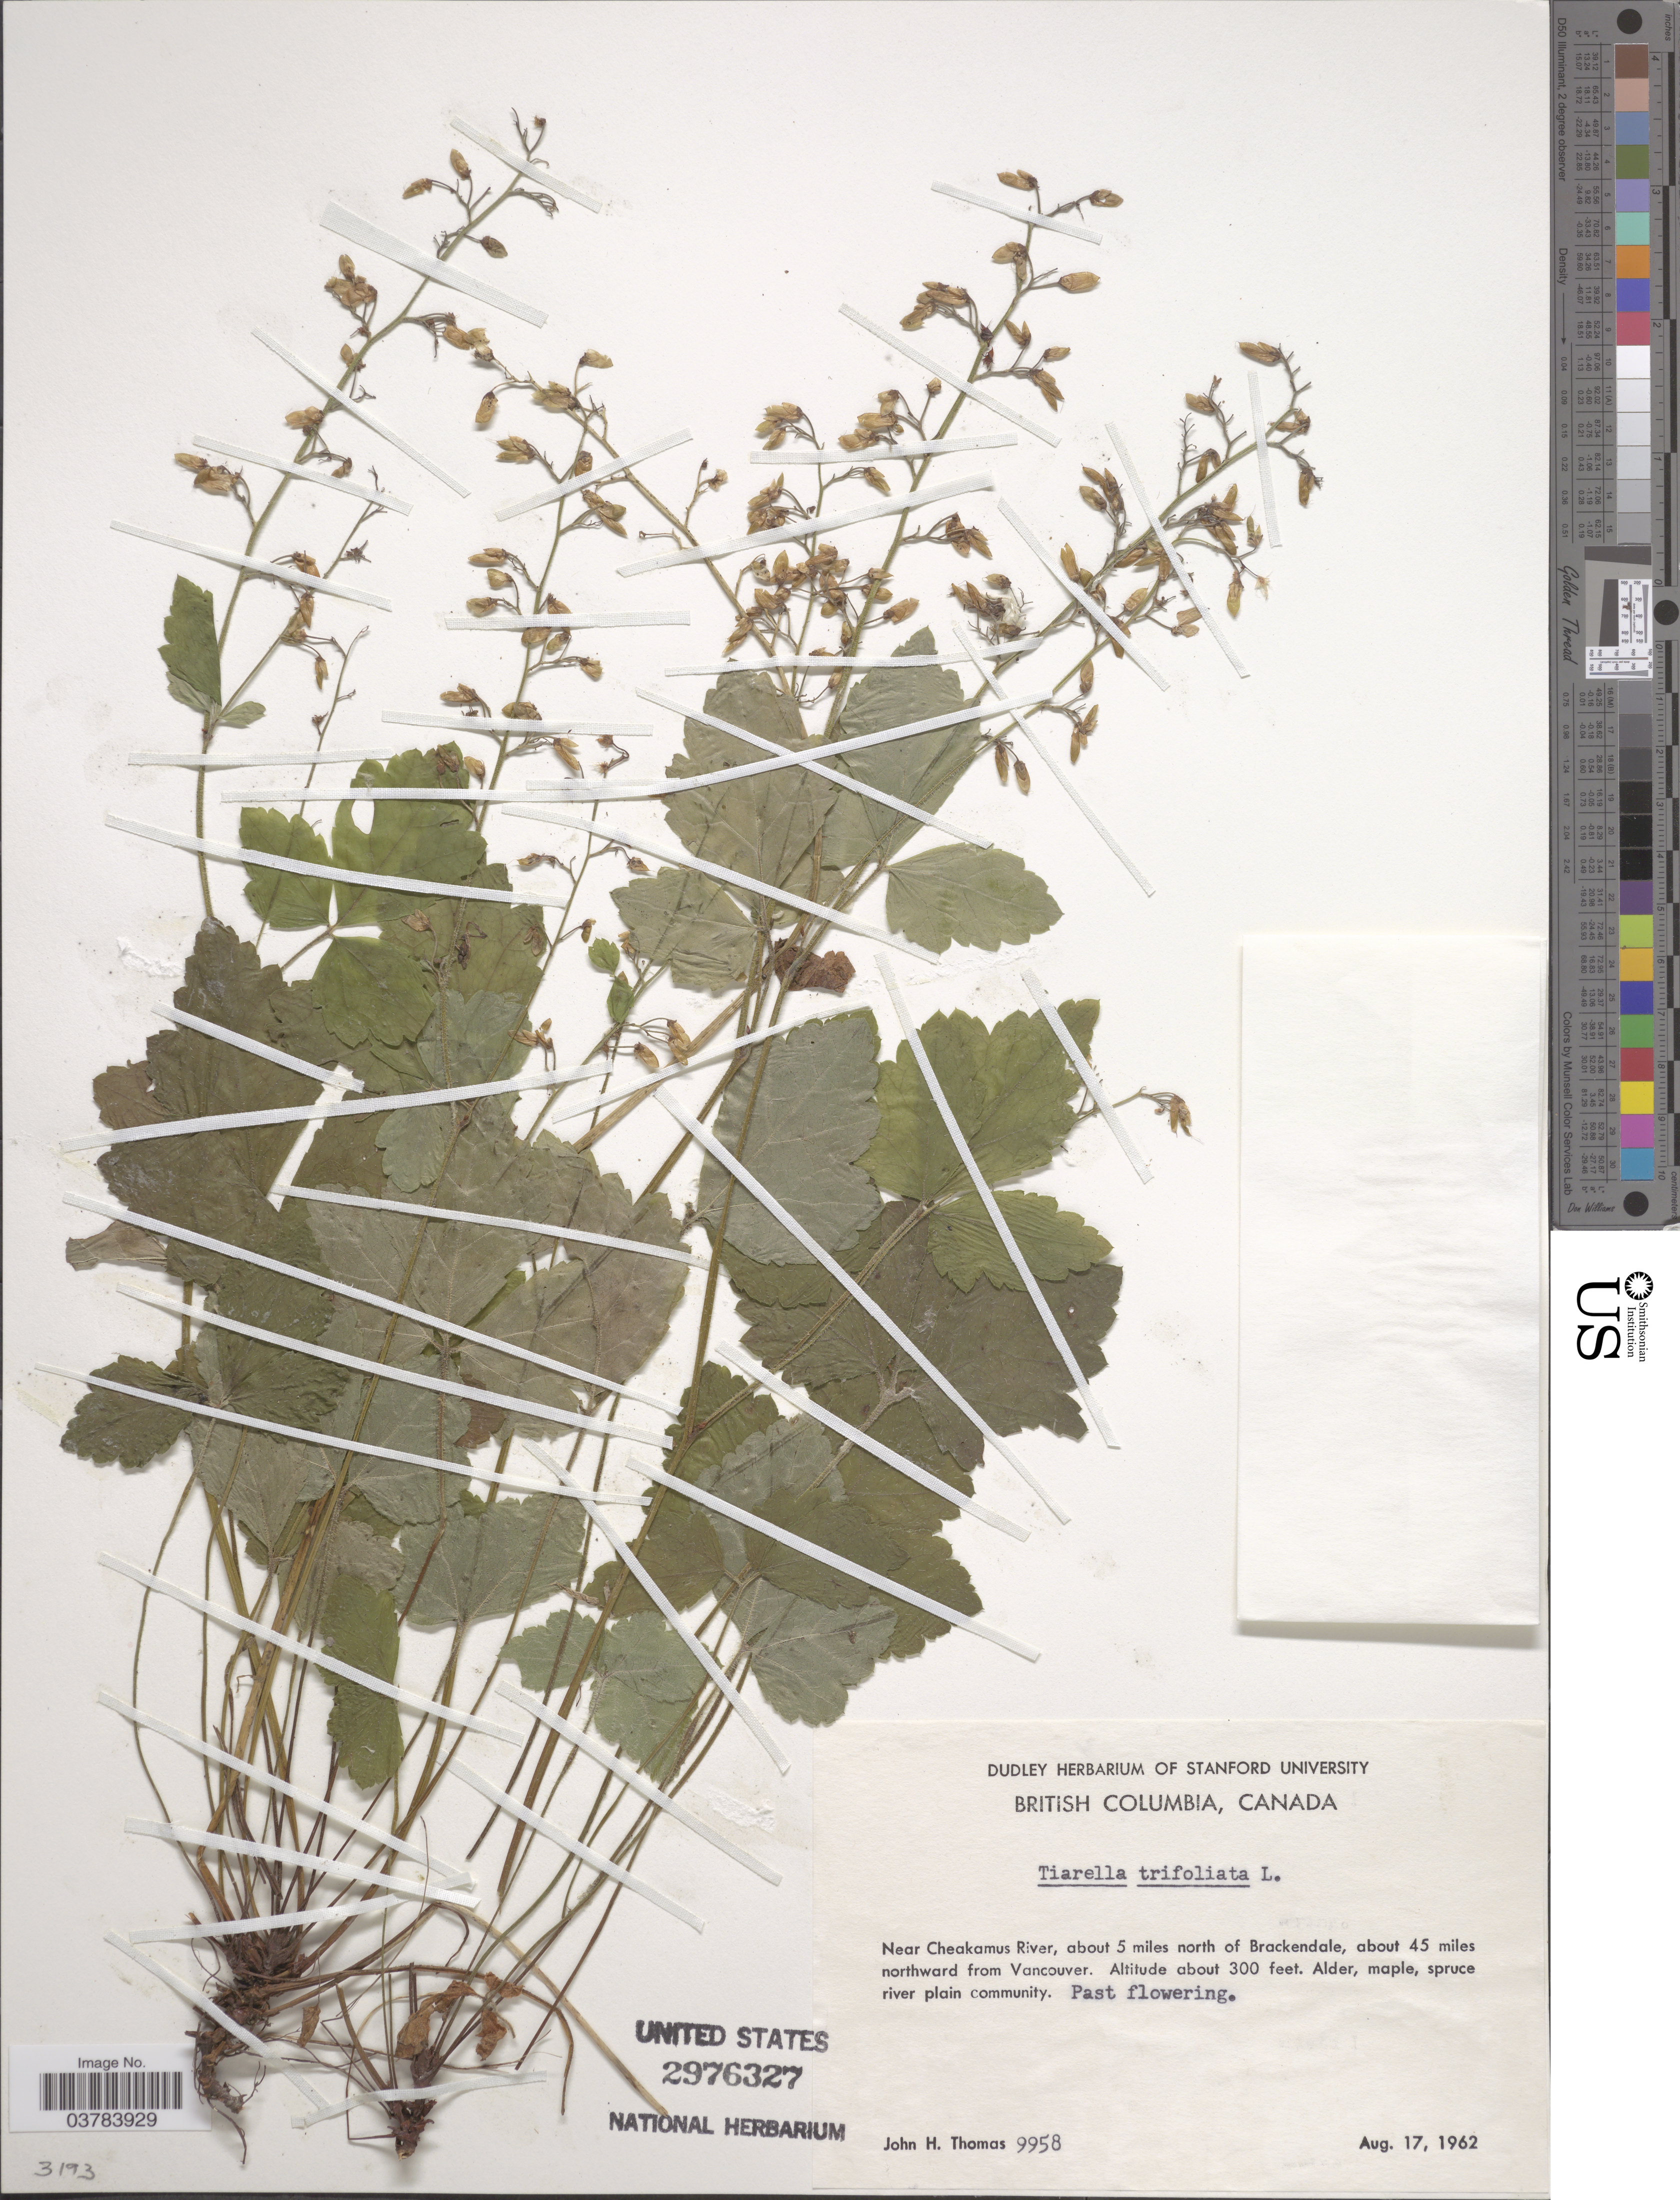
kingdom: Plantae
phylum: Tracheophyta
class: Magnoliopsida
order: Saxifragales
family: Saxifragaceae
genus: Tiarella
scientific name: Tiarella trifoliata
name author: L.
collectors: J. H. Thomas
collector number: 9958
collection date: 1962-08-17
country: Canada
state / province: British Columbia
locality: Near Cheakamus River, about 5 miles north of Brackendale, about 45 miles northward from Vancouver.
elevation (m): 91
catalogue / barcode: US 2976327